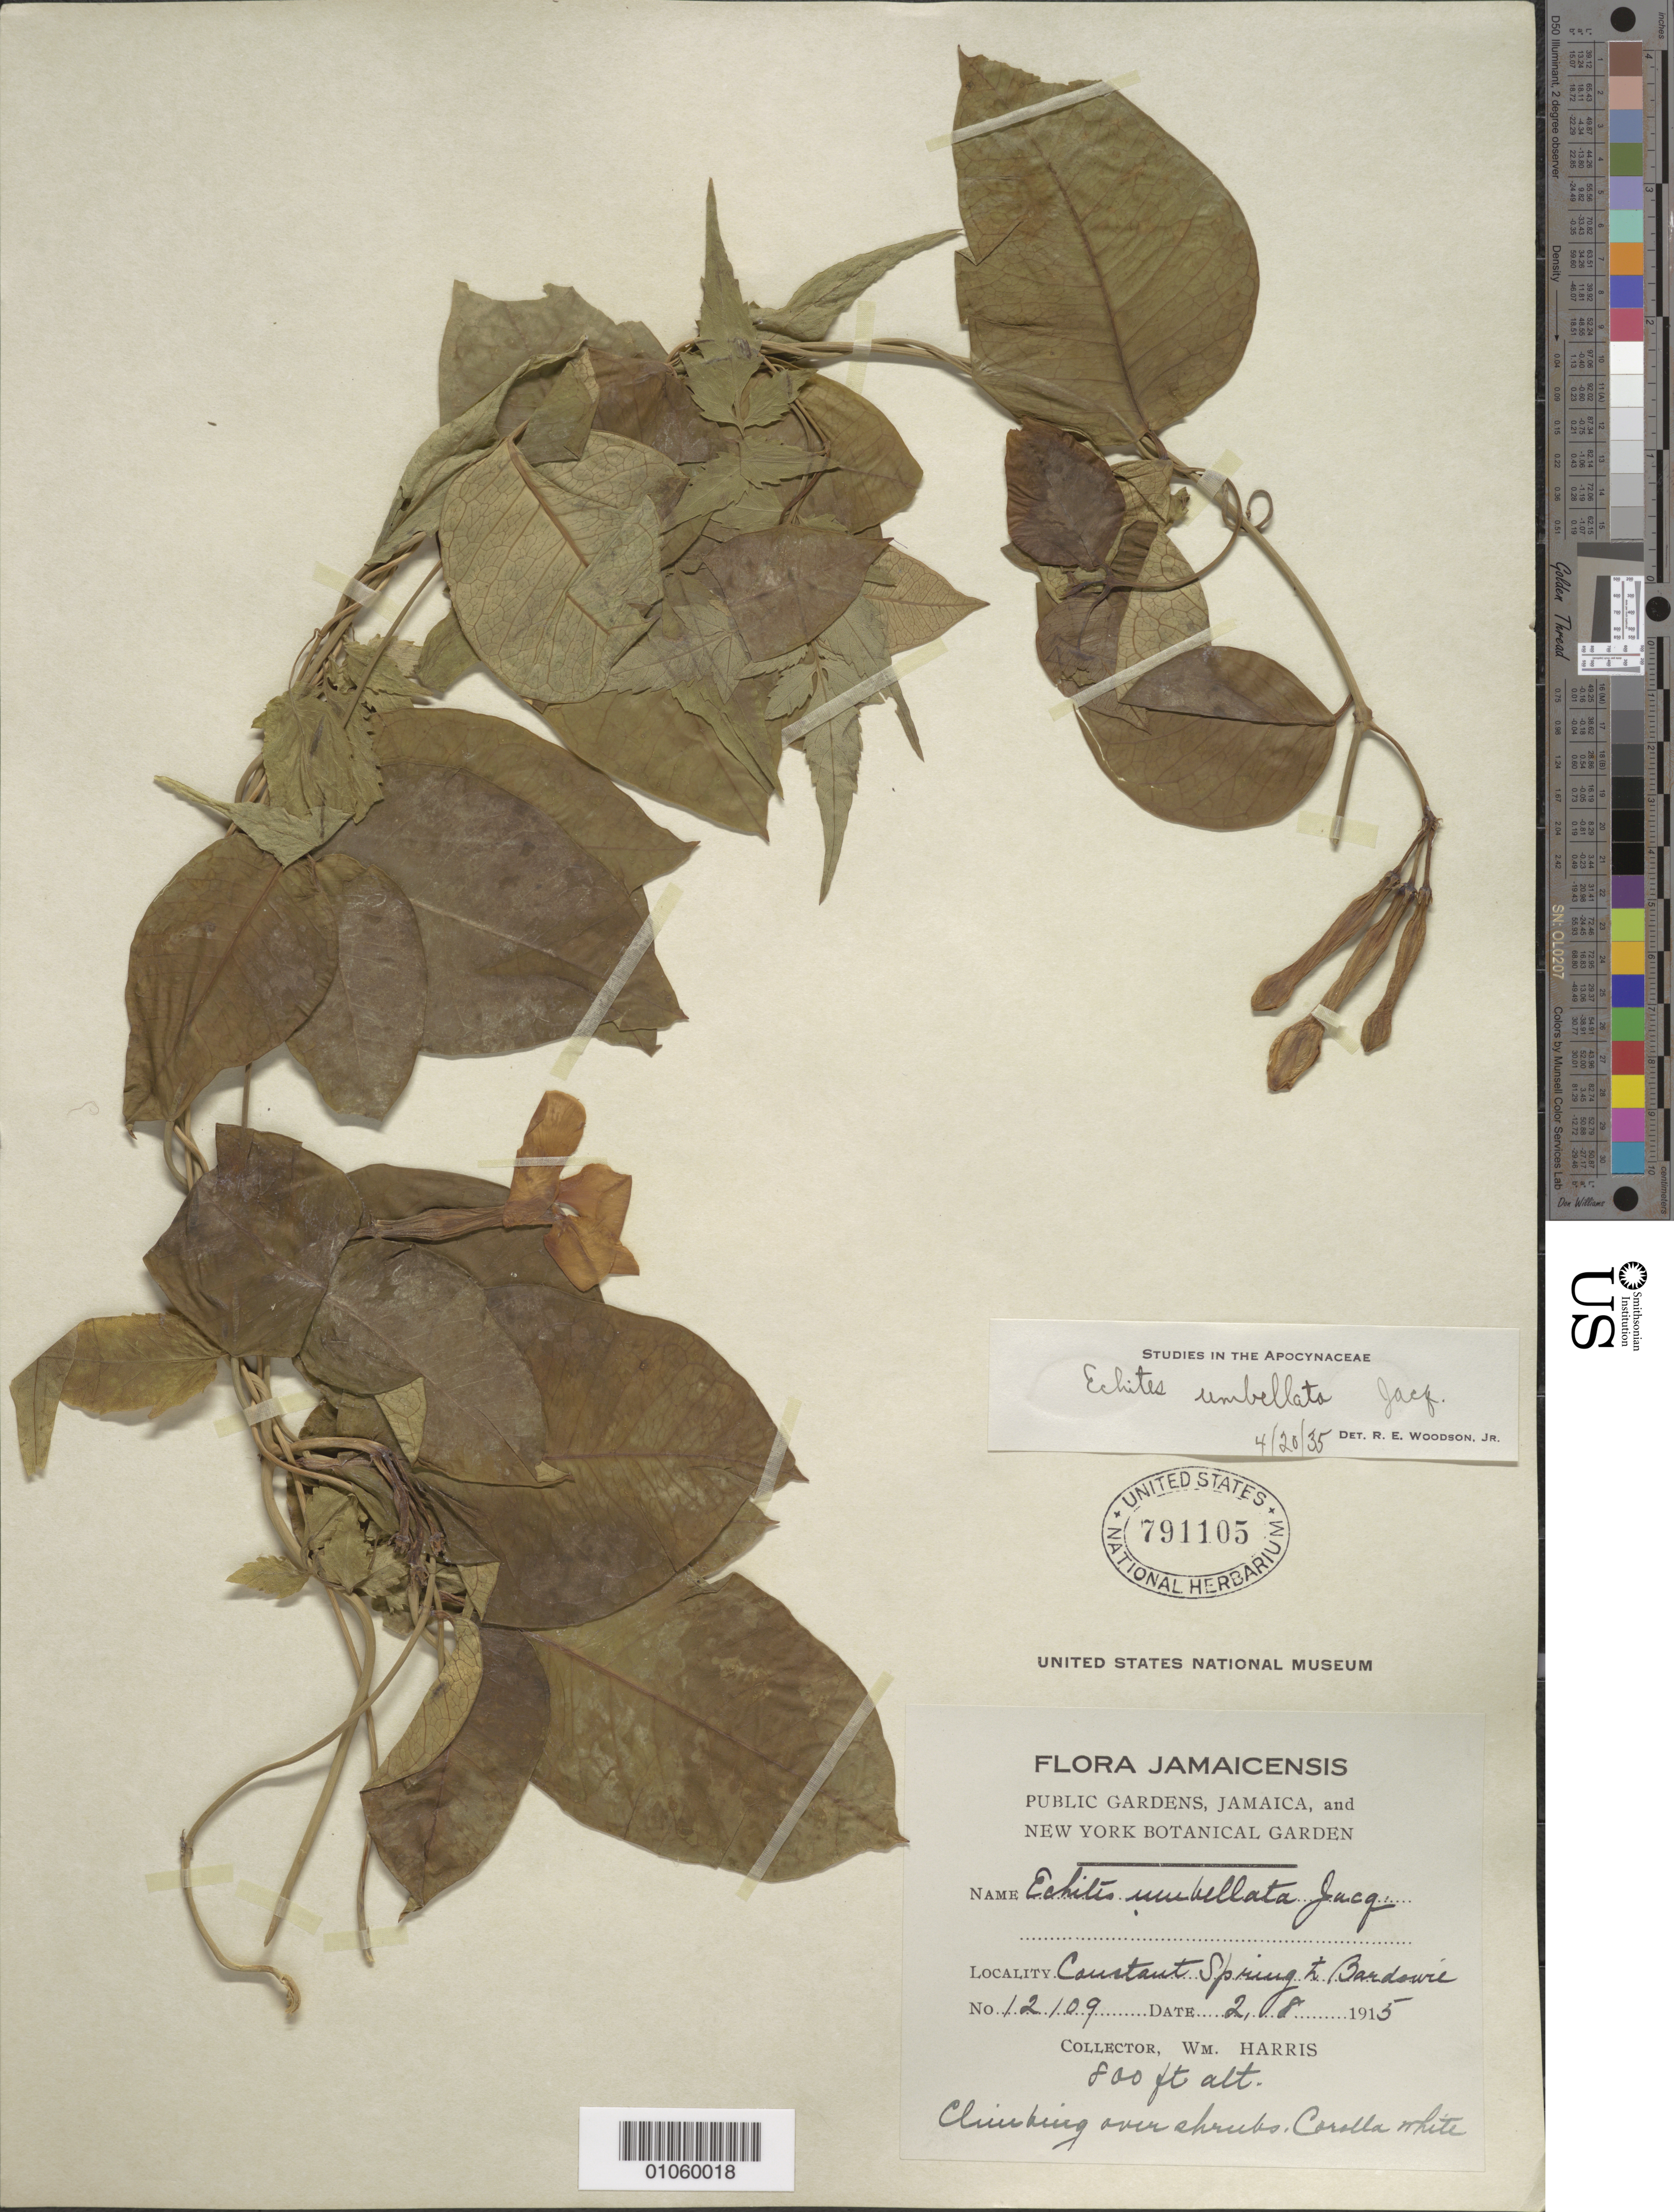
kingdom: Plantae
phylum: Tracheophyta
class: Magnoliopsida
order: Gentianales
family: Apocynaceae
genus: Echites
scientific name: Echites umbellatus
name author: Jacq.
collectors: W. Harris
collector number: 12109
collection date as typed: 02 Aug 1915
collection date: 1915-08-02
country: Jamaica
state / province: Saint Andrew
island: Jamaica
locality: Constant Spring to Bardowie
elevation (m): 244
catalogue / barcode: US 791105